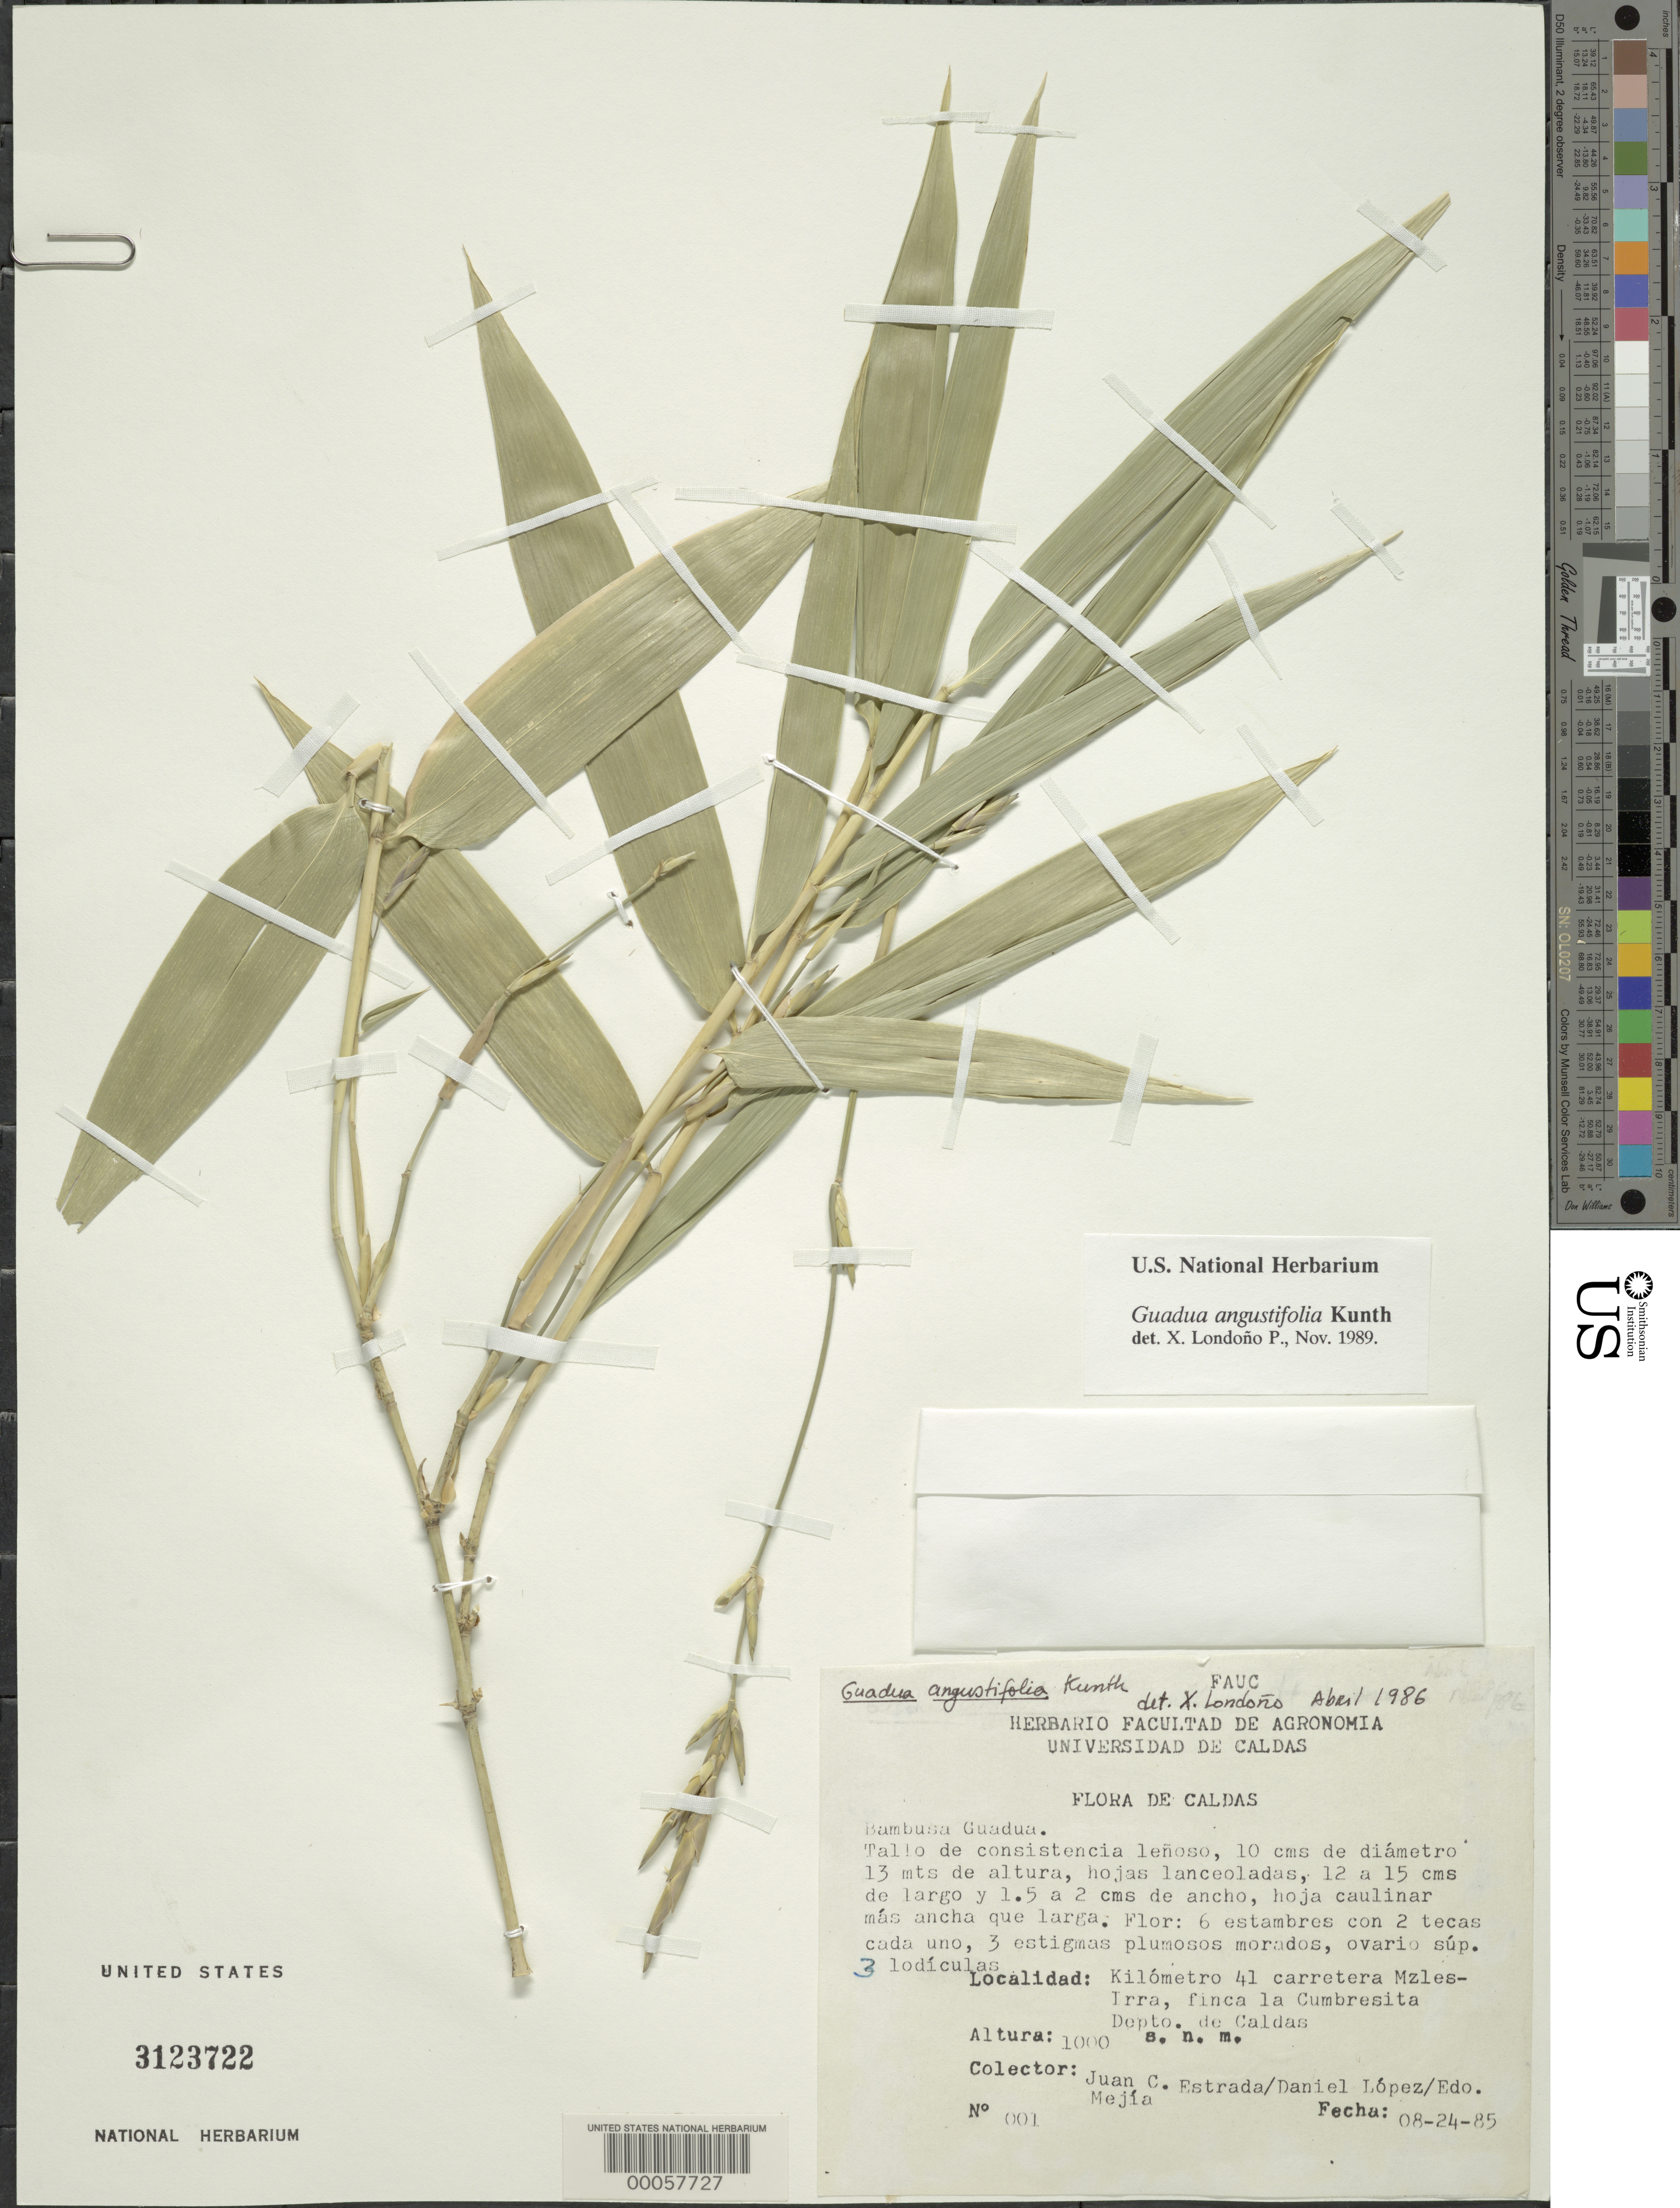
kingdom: Plantae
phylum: Tracheophyta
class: Liliopsida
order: Poales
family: Poaceae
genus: Guadua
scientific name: Guadua angustifolia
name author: Kunth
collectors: J. Estrada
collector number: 001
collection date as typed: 24 Aug 1985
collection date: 1985-08-24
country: Colombia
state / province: Caldas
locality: Km 40 of the Termales-Irra road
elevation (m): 1000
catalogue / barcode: US 3123722